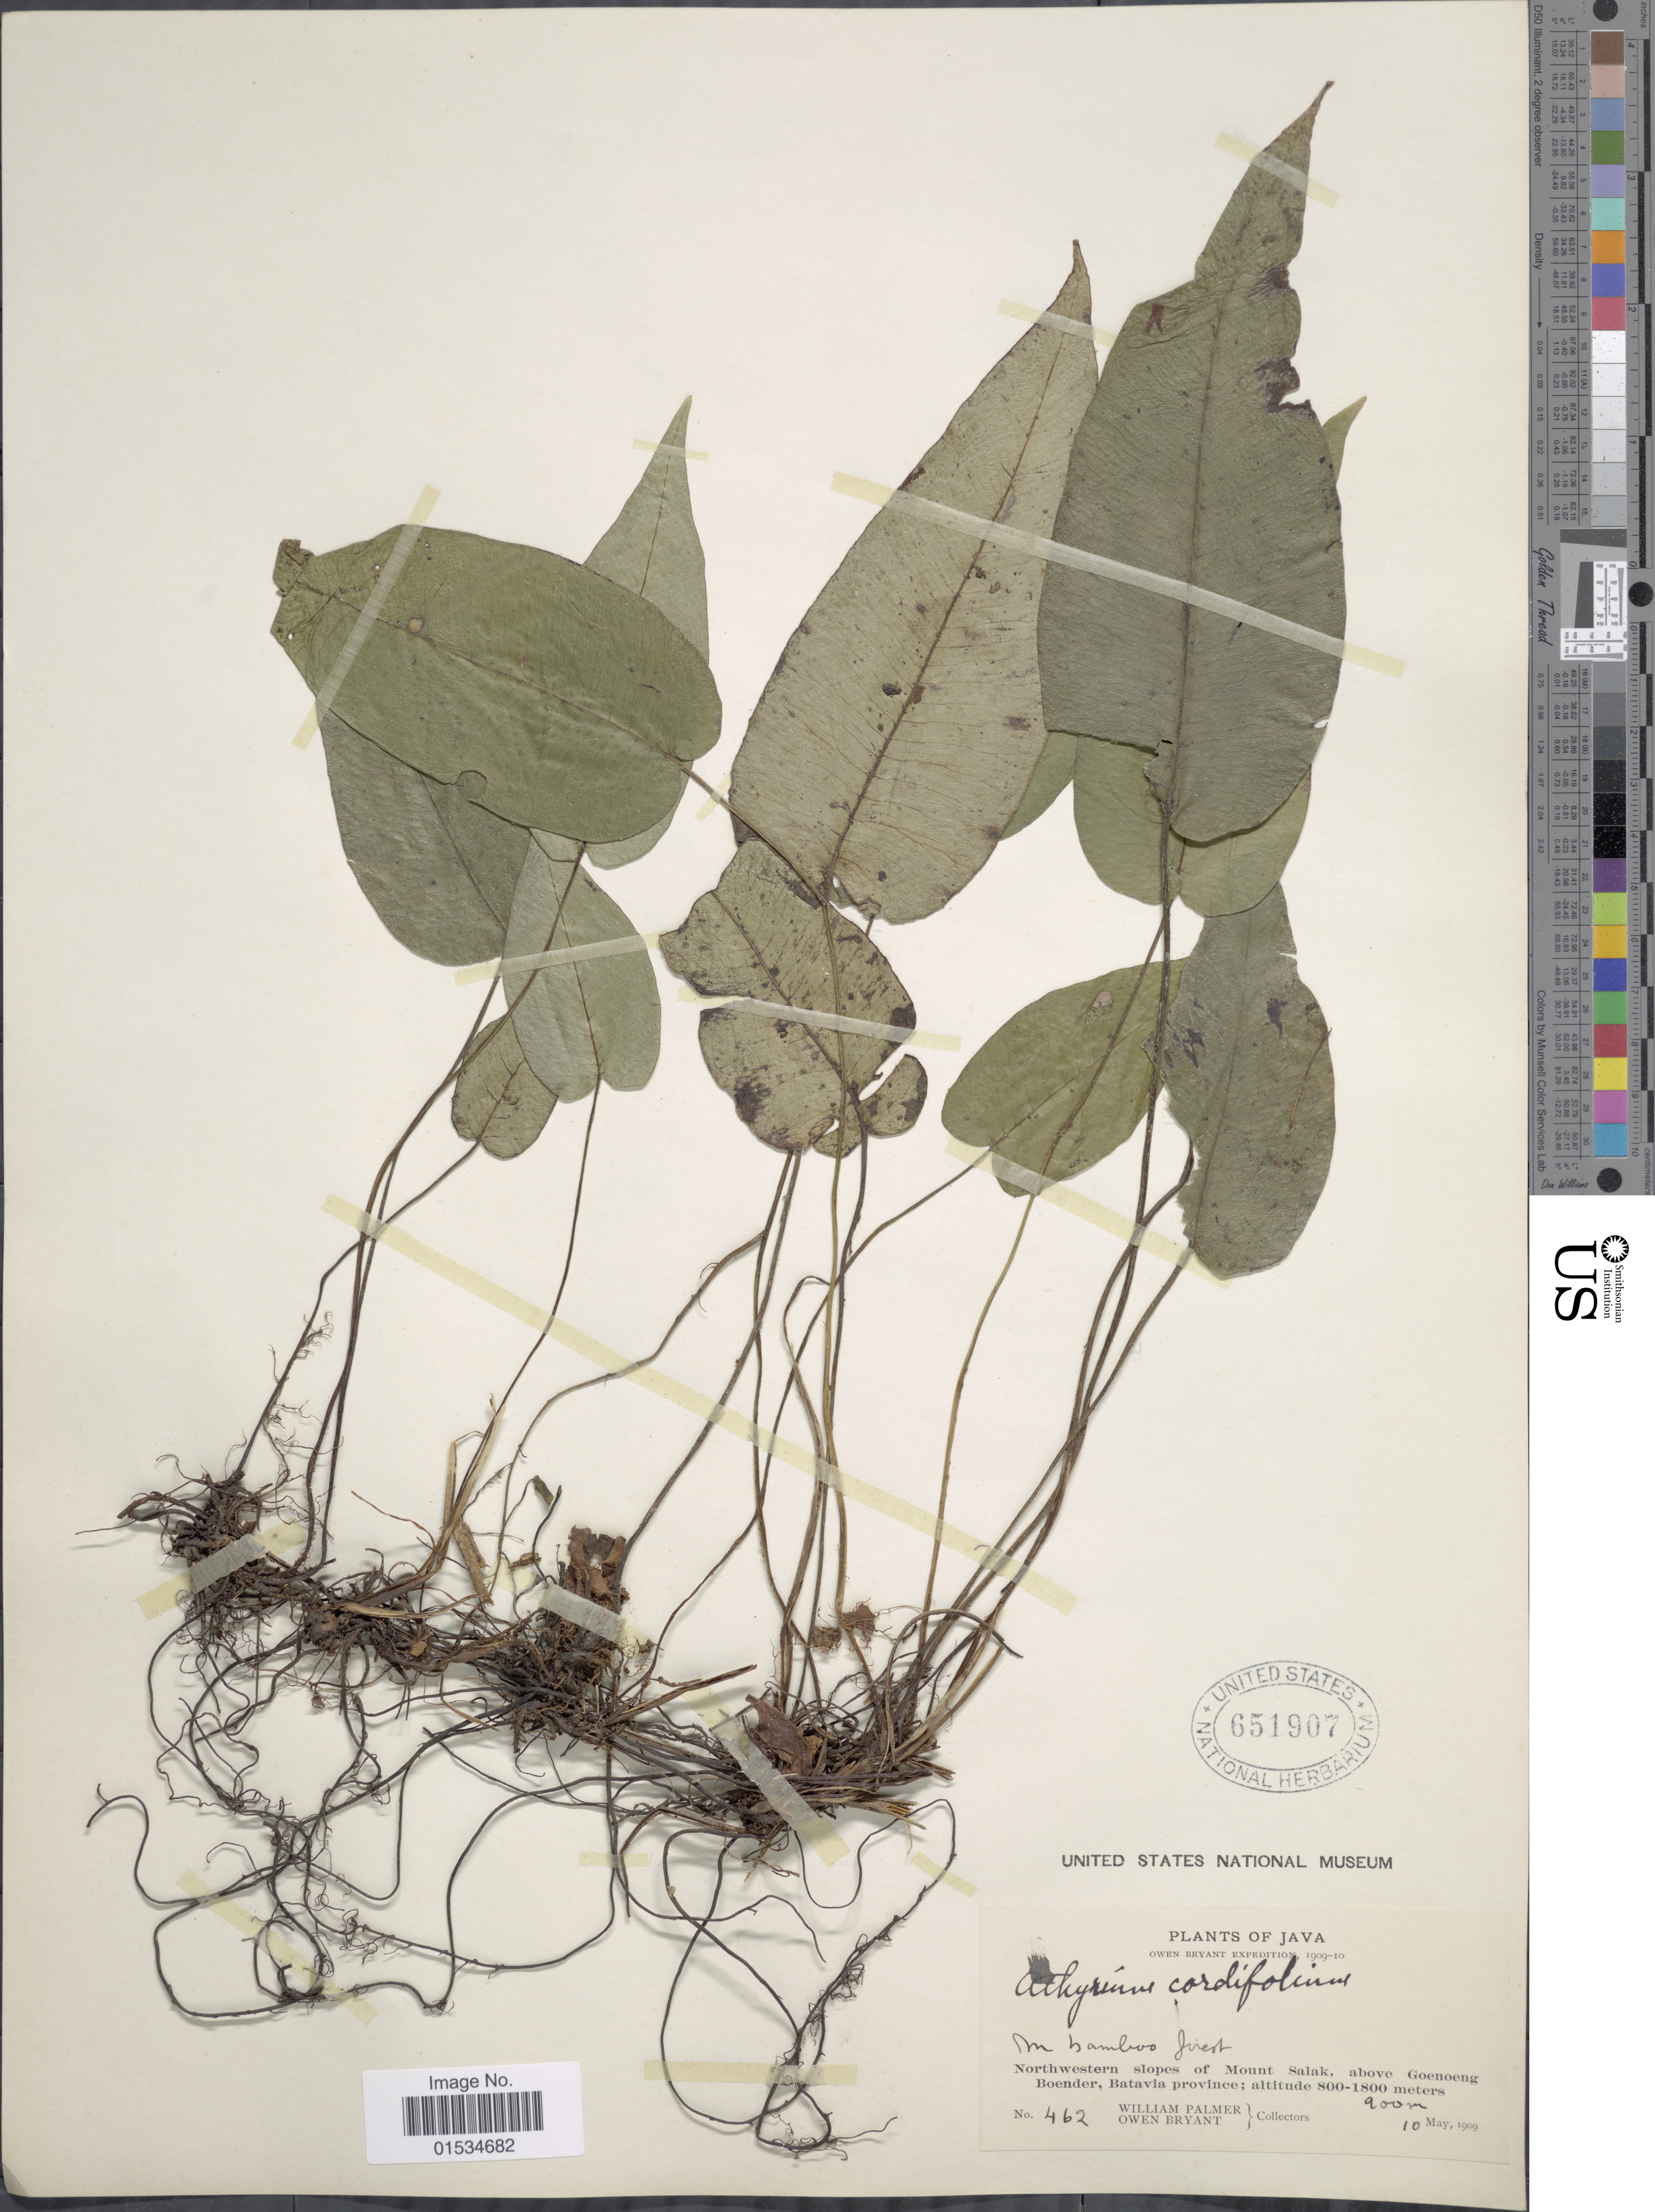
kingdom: Plantae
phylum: Tracheophyta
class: Polypodiopsida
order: Polypodiales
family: Athyriaceae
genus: Diplazium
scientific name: Diplazium cordifolium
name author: Blume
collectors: W. Palmer & O. Bryant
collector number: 462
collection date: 1909-05-10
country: Indonesia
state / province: Java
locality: Northwestern slopes of Mount Salak, above Goenoeng Boender, Batavia Province, M bamboo juest [interpreted]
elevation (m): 900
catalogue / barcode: US 651907